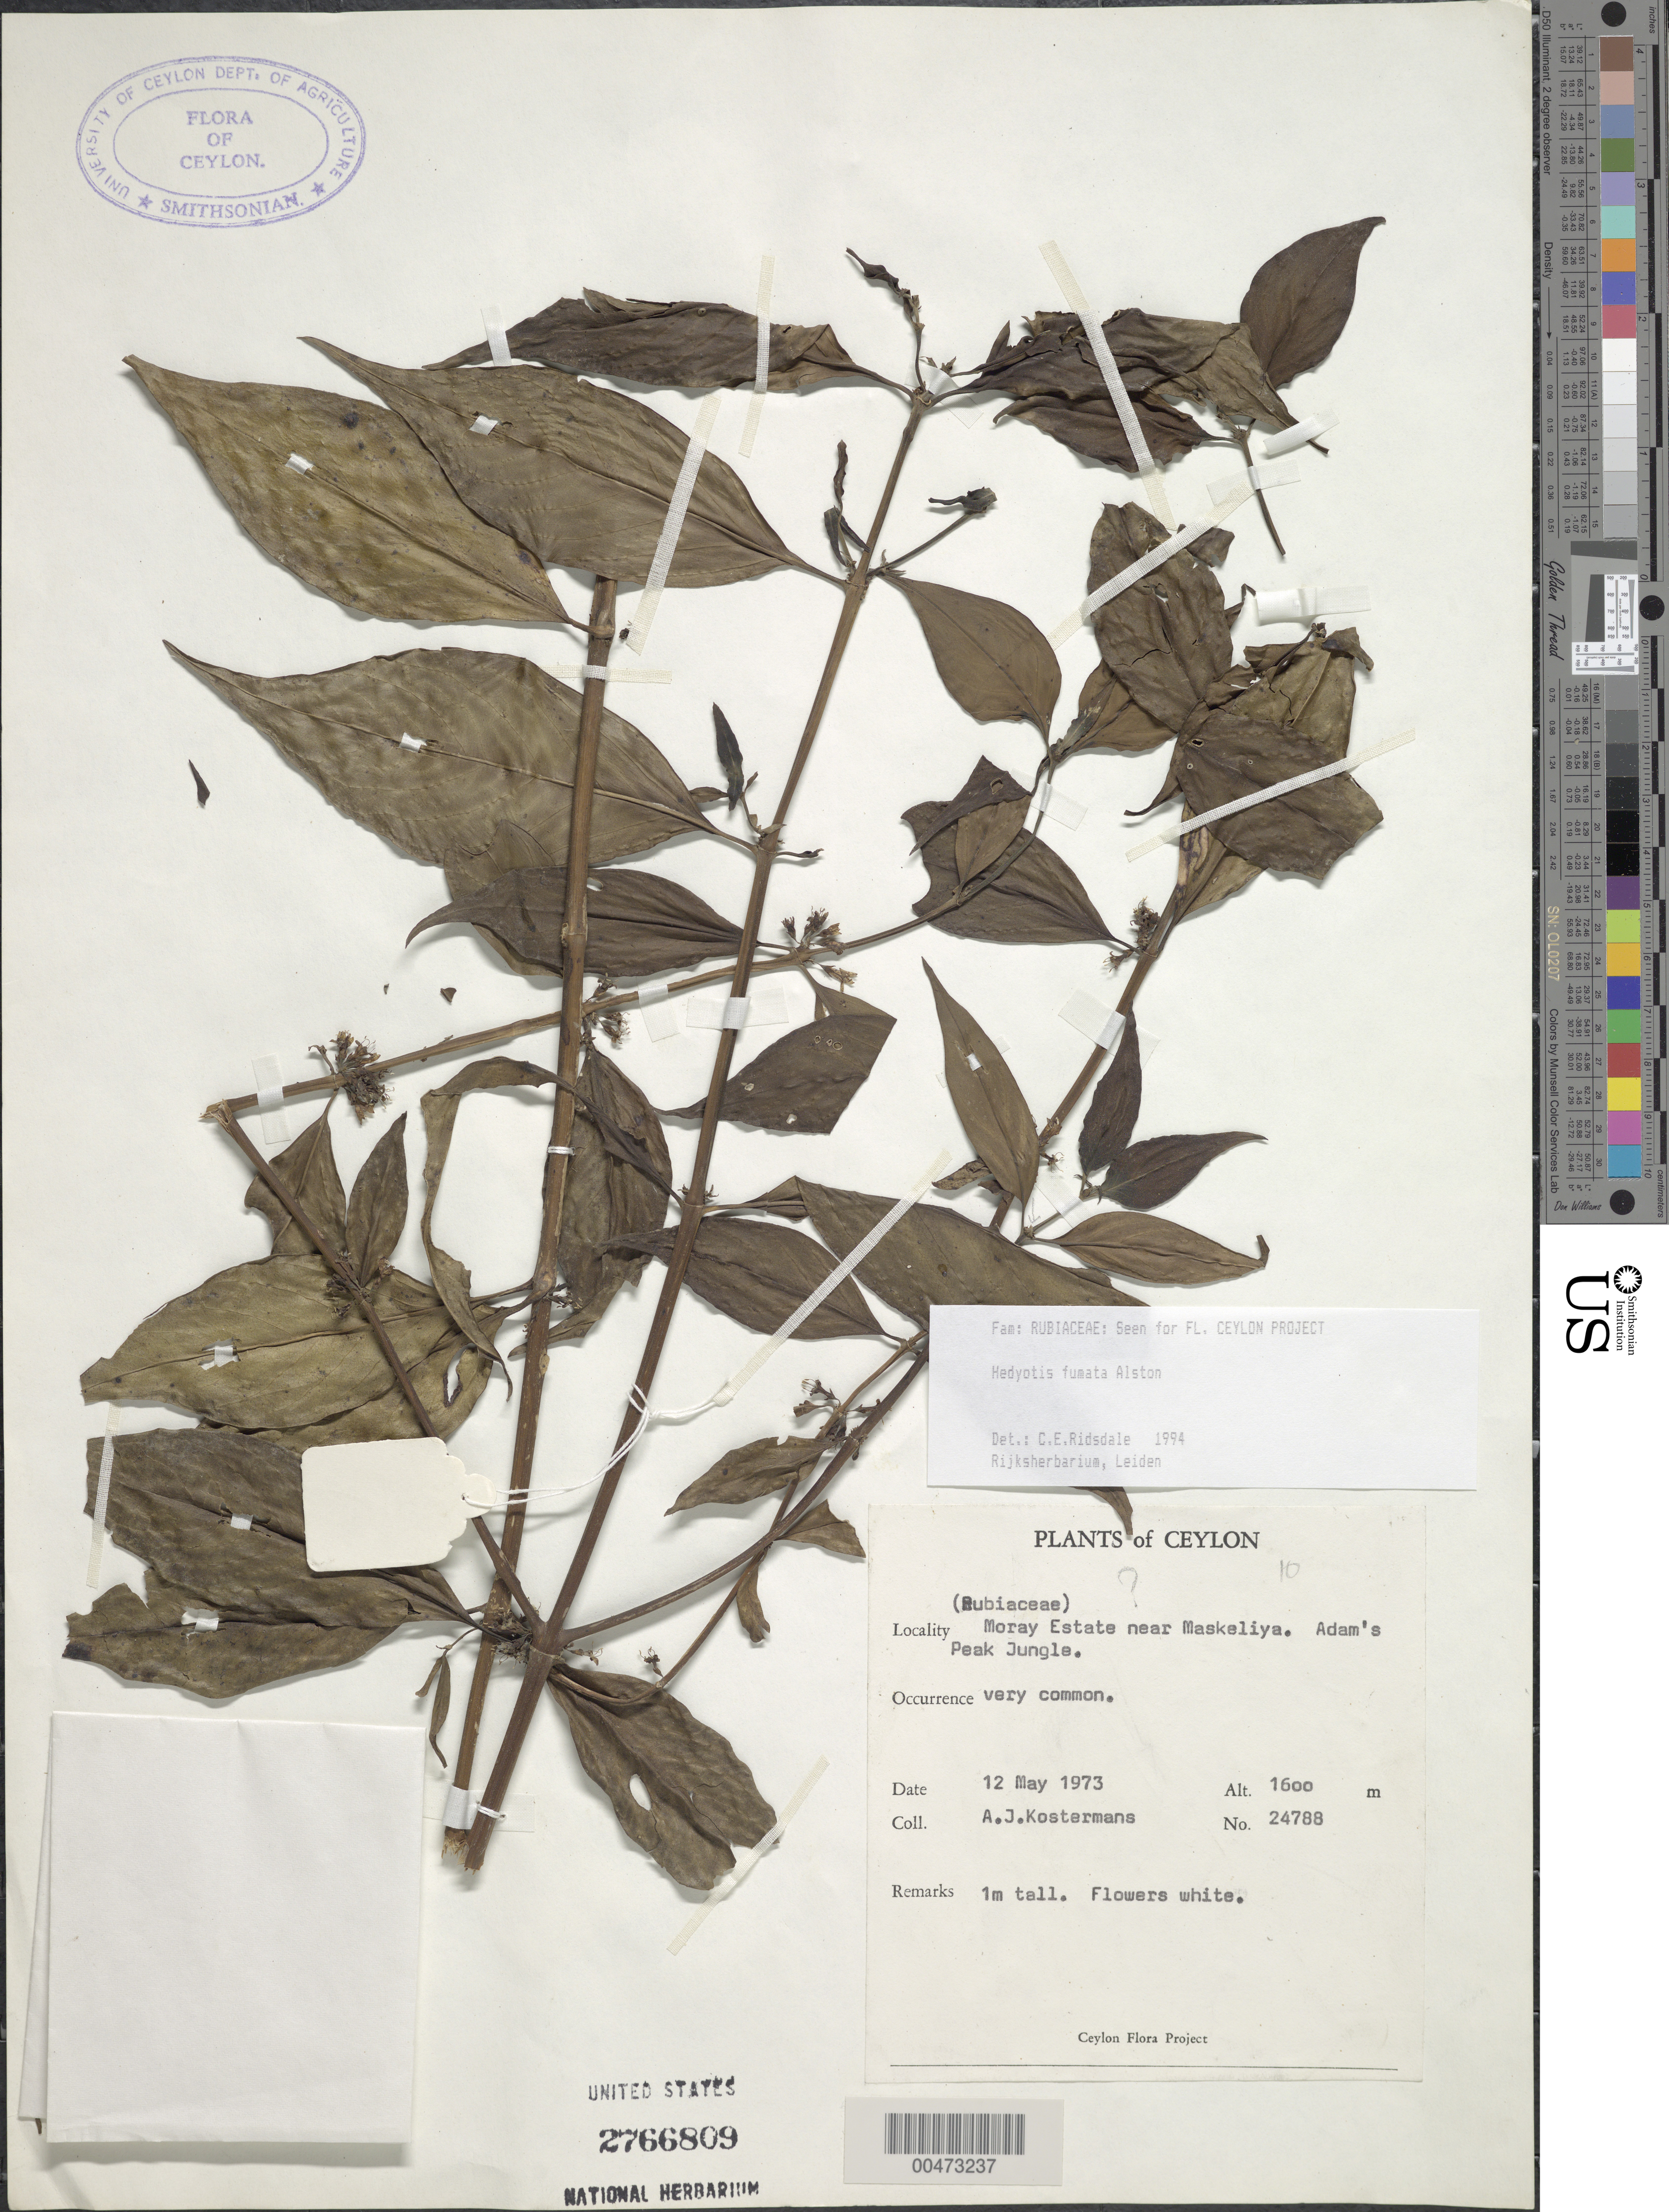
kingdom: Plantae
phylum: Tracheophyta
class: Magnoliopsida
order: Gentianales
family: Rubiaceae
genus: Hedyotis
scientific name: Hedyotis fumata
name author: Alston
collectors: A. J. G. Kostermans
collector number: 24788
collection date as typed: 12 May 1973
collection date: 1973-05-12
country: Sri Lanka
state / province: Central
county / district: Kandy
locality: Moray Estate near Maskeliya, Adam's Peak Jungle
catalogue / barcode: US 2766809